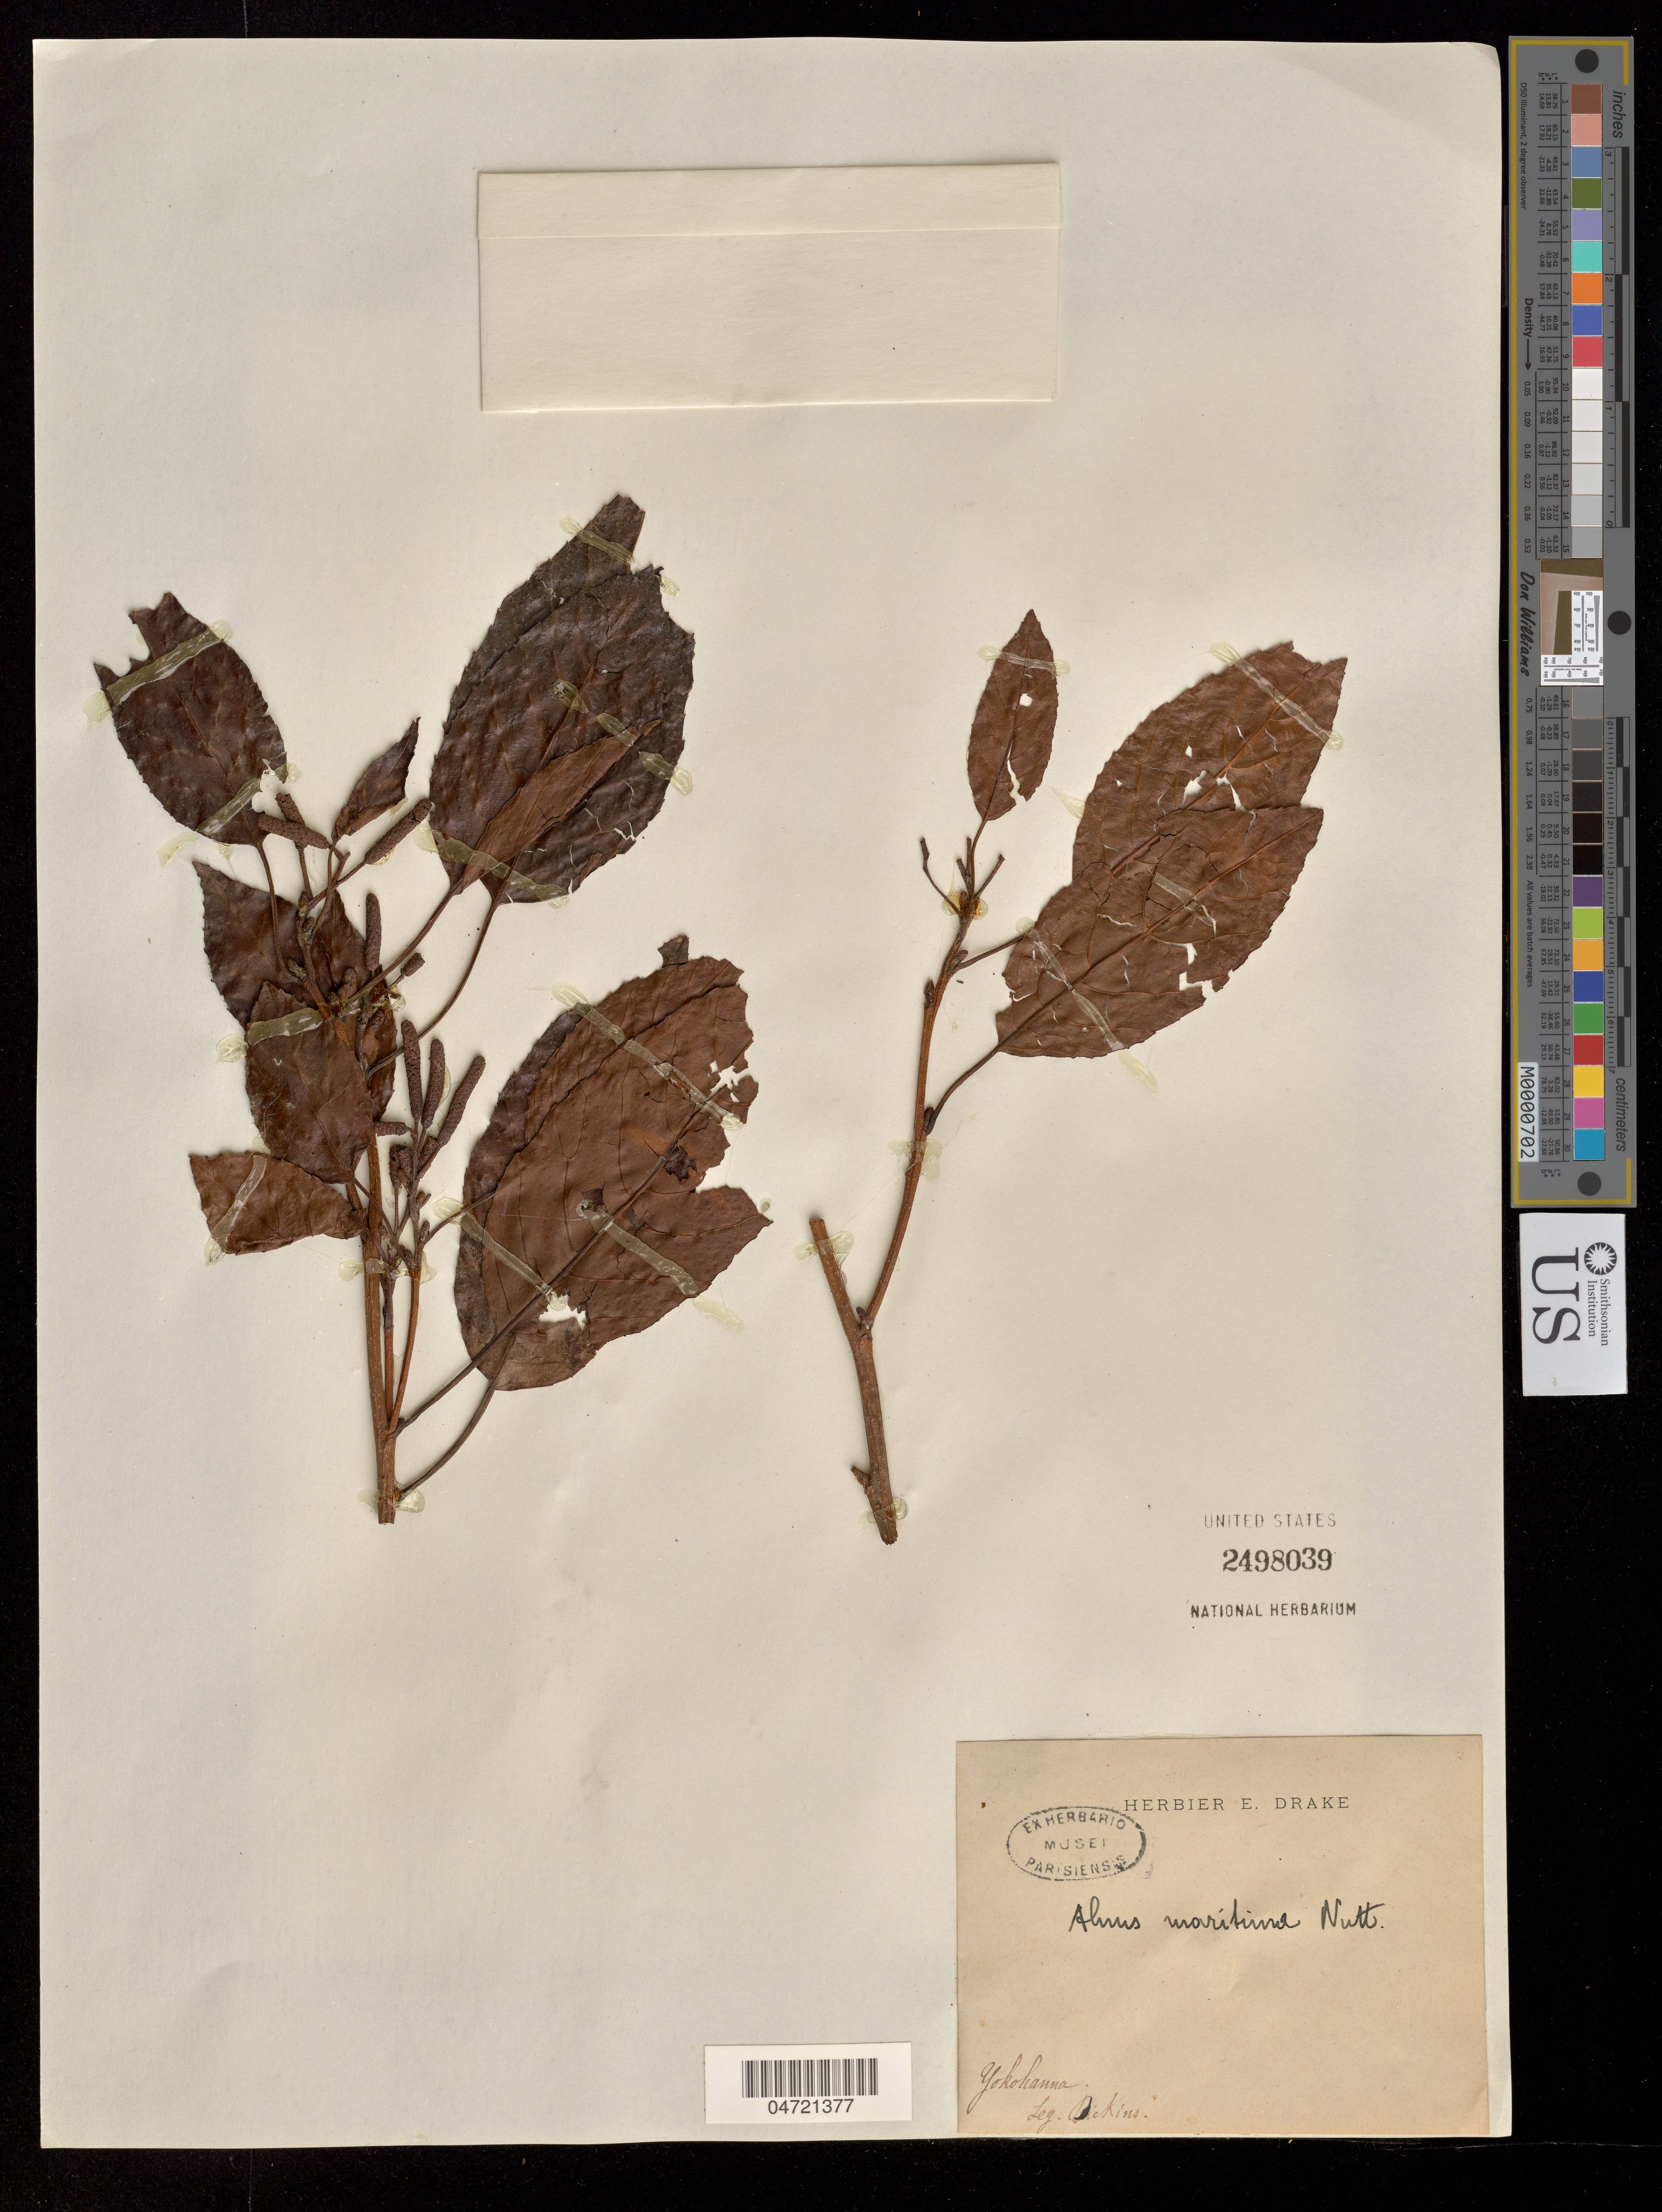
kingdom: Plantae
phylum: Tracheophyta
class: Magnoliopsida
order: Fagales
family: Betulaceae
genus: Alnus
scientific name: Alnus maritima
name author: (Marshall) Muhl. ex Nutt.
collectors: Dickins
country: Japan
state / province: Kanagawa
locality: Yokohama.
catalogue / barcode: US 2498039